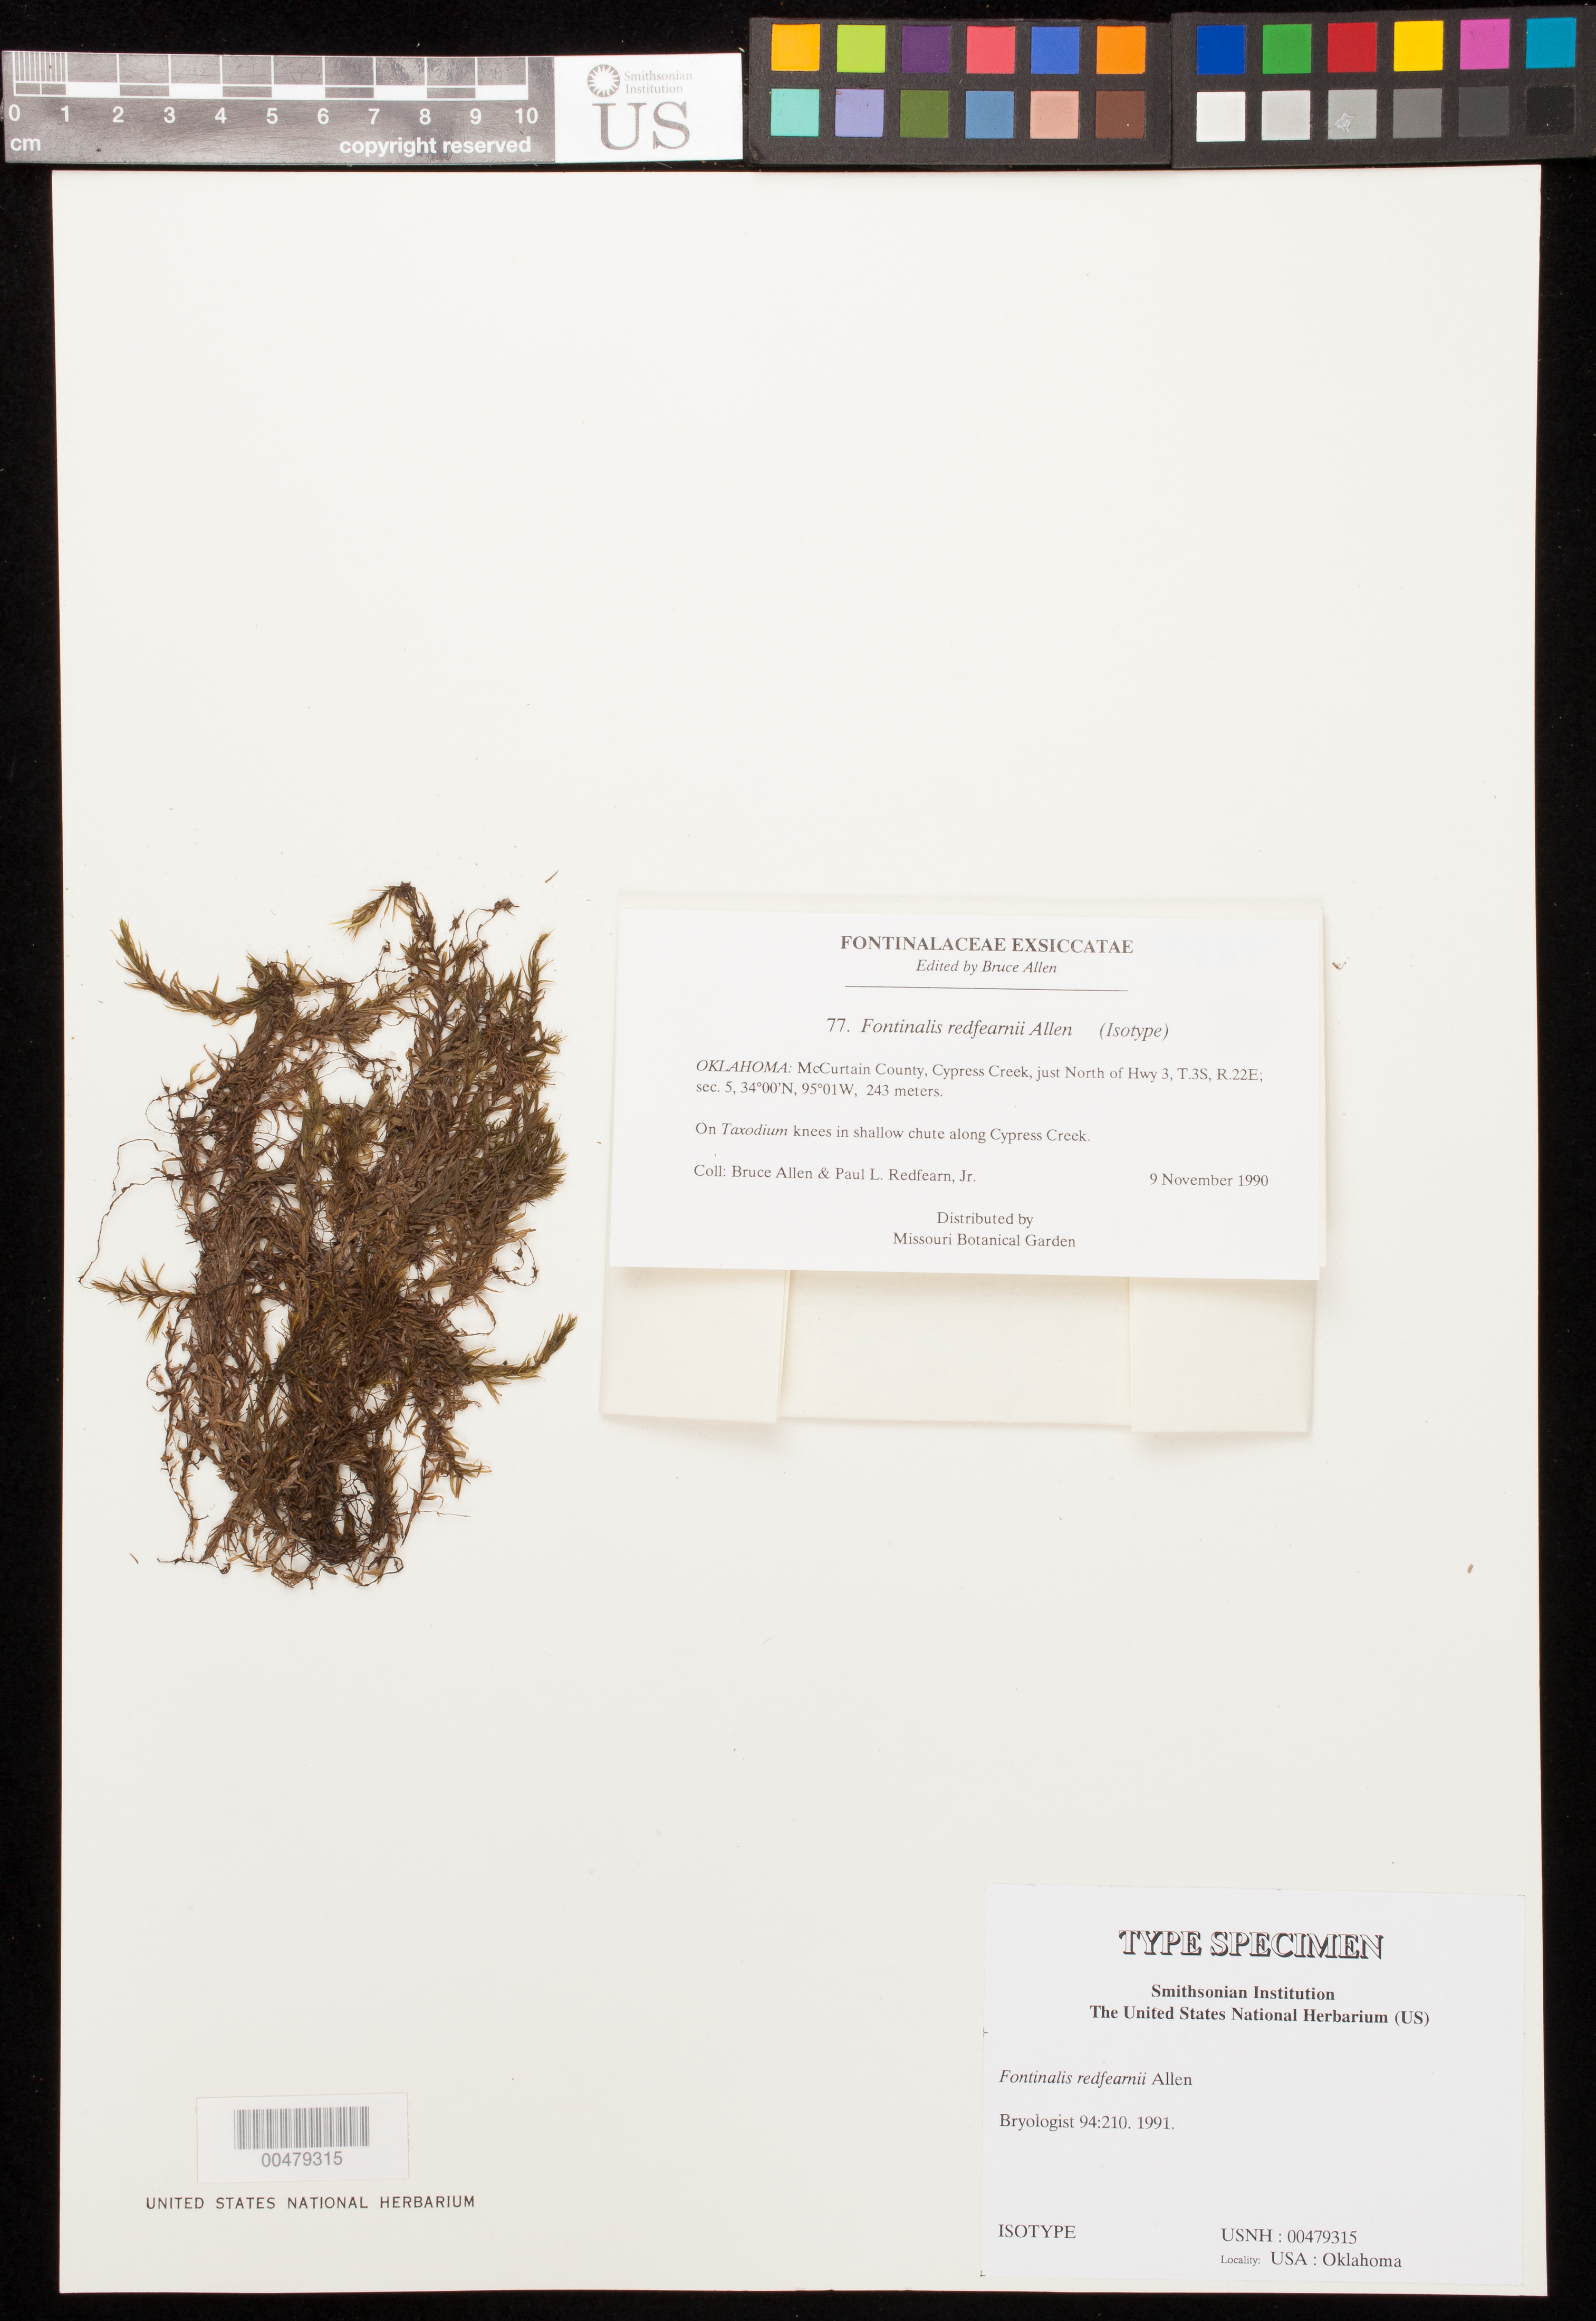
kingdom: Plantae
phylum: Bryophyta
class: Bryopsida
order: Hypnales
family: Fontinalaceae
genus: Fontinalis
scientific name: Fontinalis redfearnii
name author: B.H. Allen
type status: Isotype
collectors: B. H. Allen & P. L. Redfearn Jr.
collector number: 77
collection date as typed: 09 Nov 1990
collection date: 1990-11-09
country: United States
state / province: Oklahoma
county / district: Mccurtain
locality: Cypress Creek, just N of Hwy 3.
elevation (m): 243